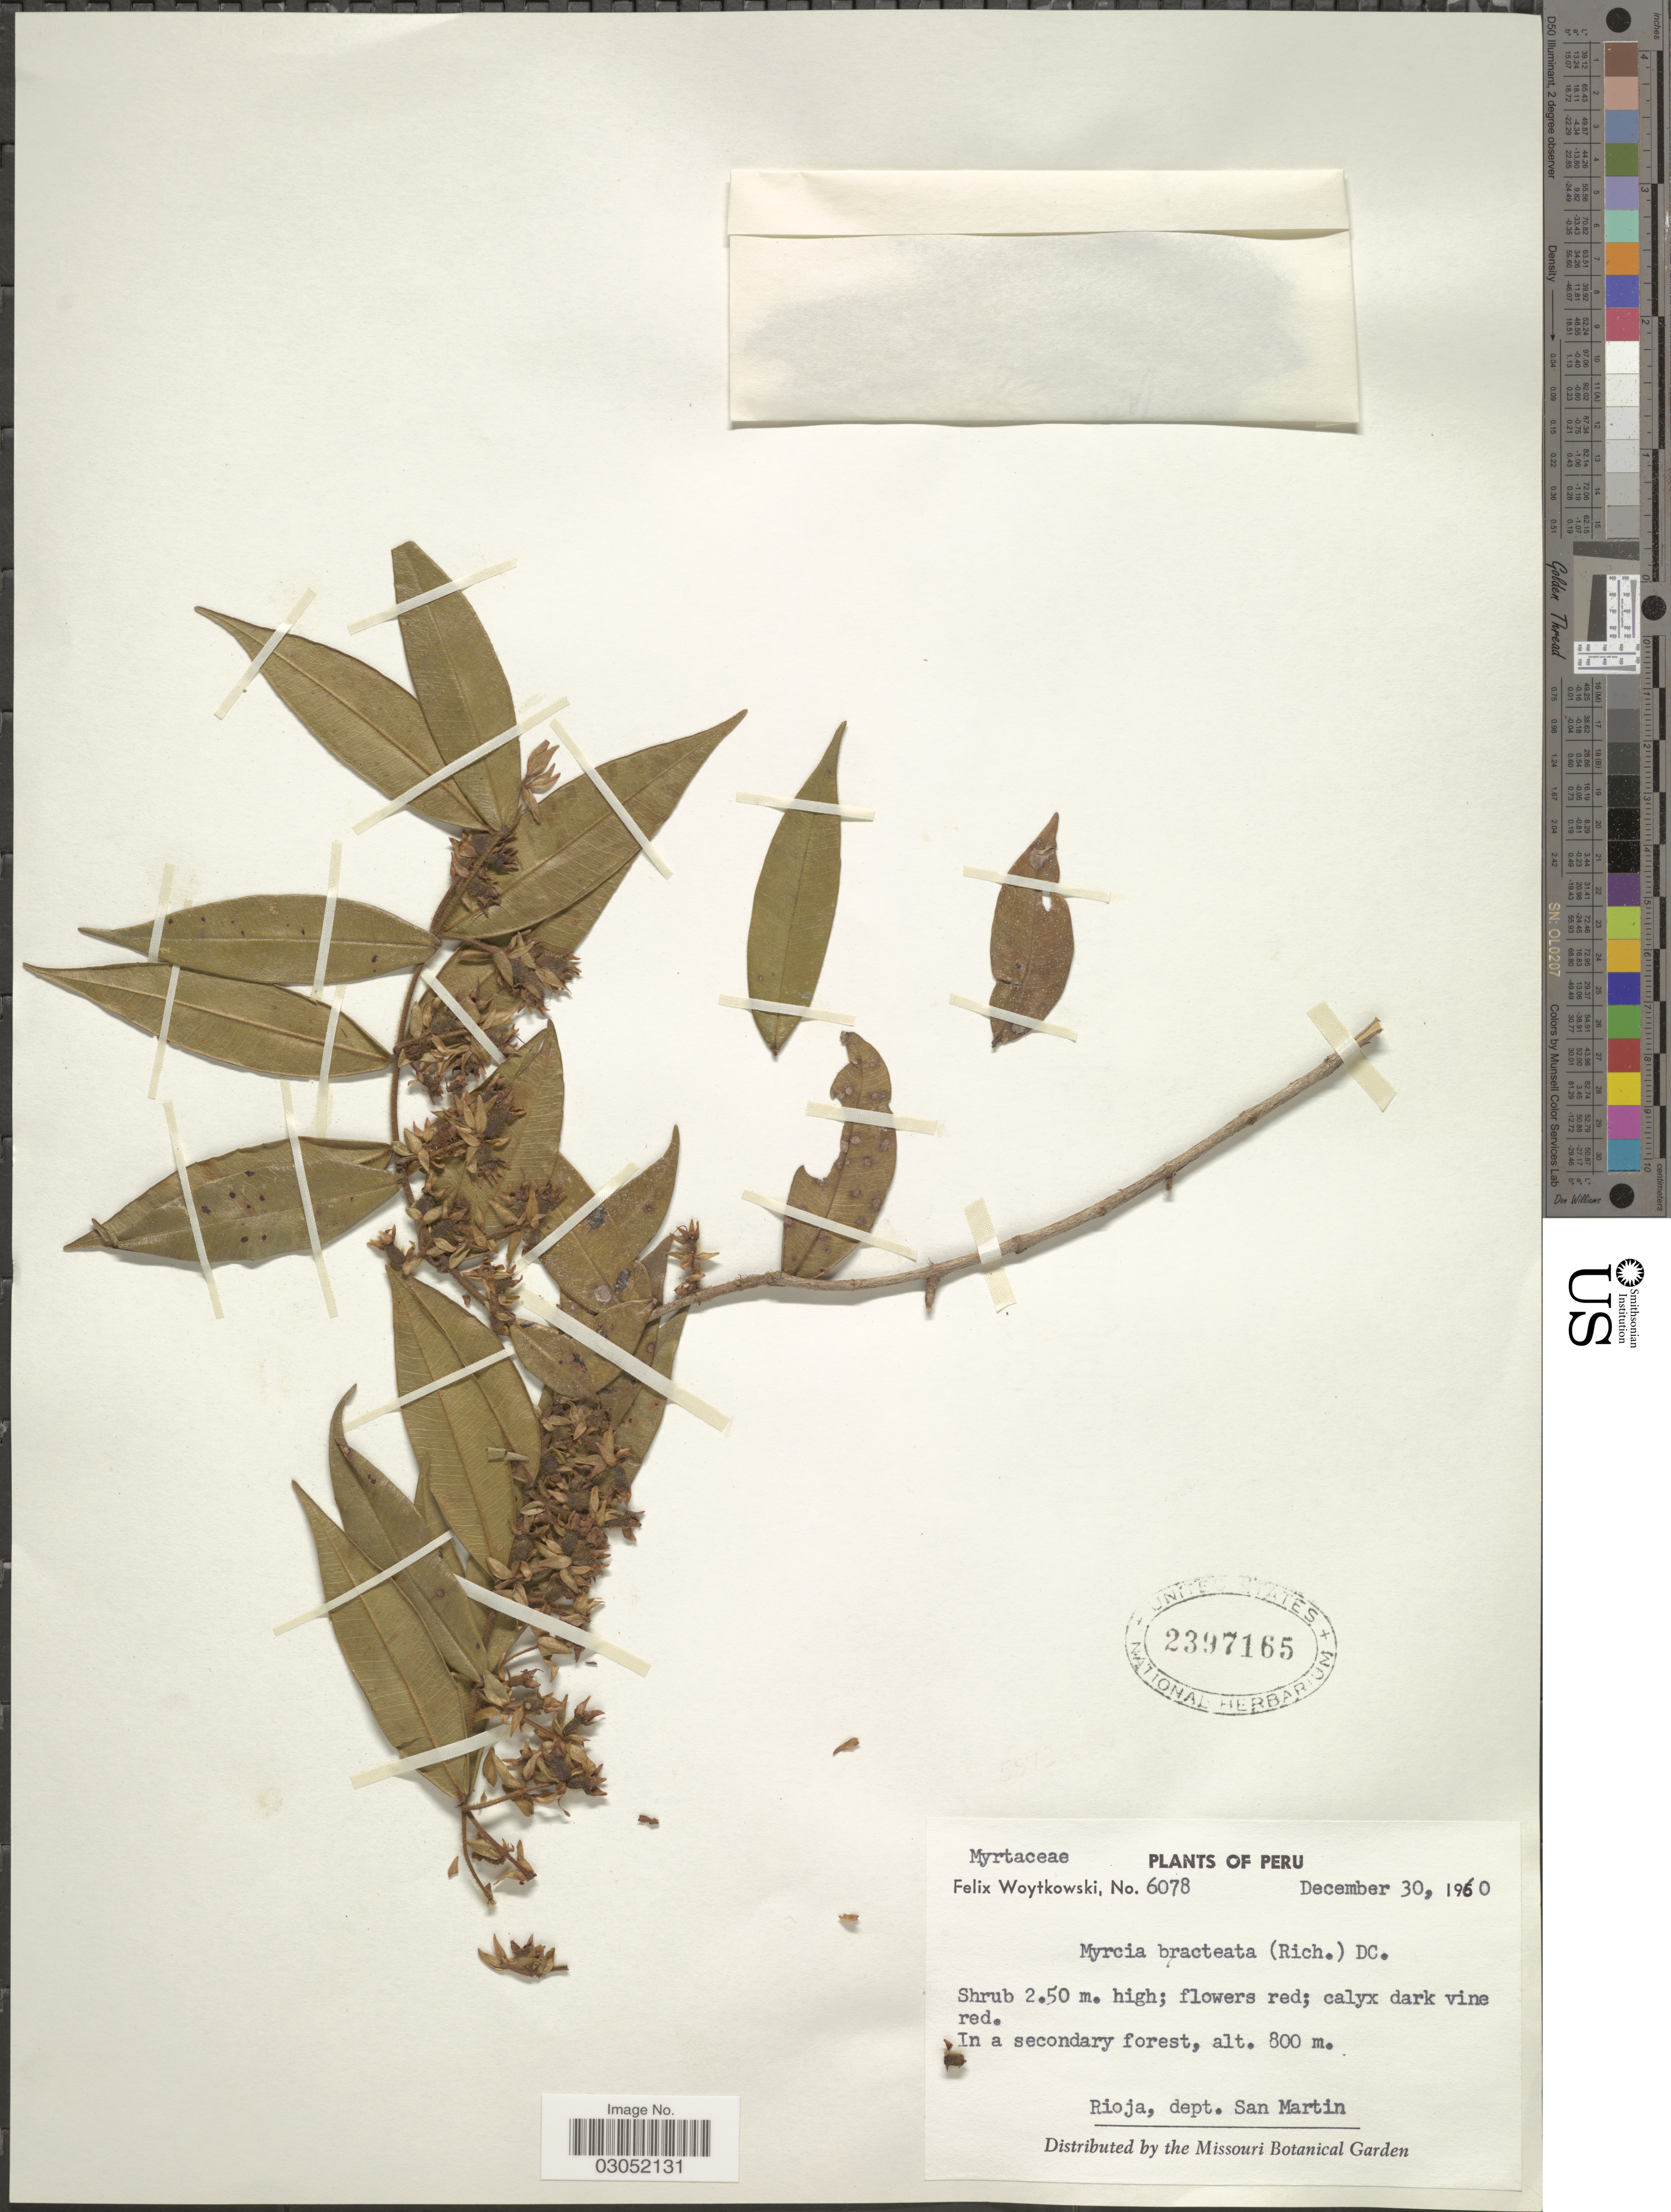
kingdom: Plantae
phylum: Tracheophyta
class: Magnoliopsida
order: Myrtales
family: Myrtaceae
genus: Myrcia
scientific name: Myrcia bracteata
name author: (Rich.) DC.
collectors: F. Woytkowski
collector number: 6078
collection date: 1960-12-30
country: Peru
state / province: San Martín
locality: Rioja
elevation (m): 800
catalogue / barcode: US 2397165